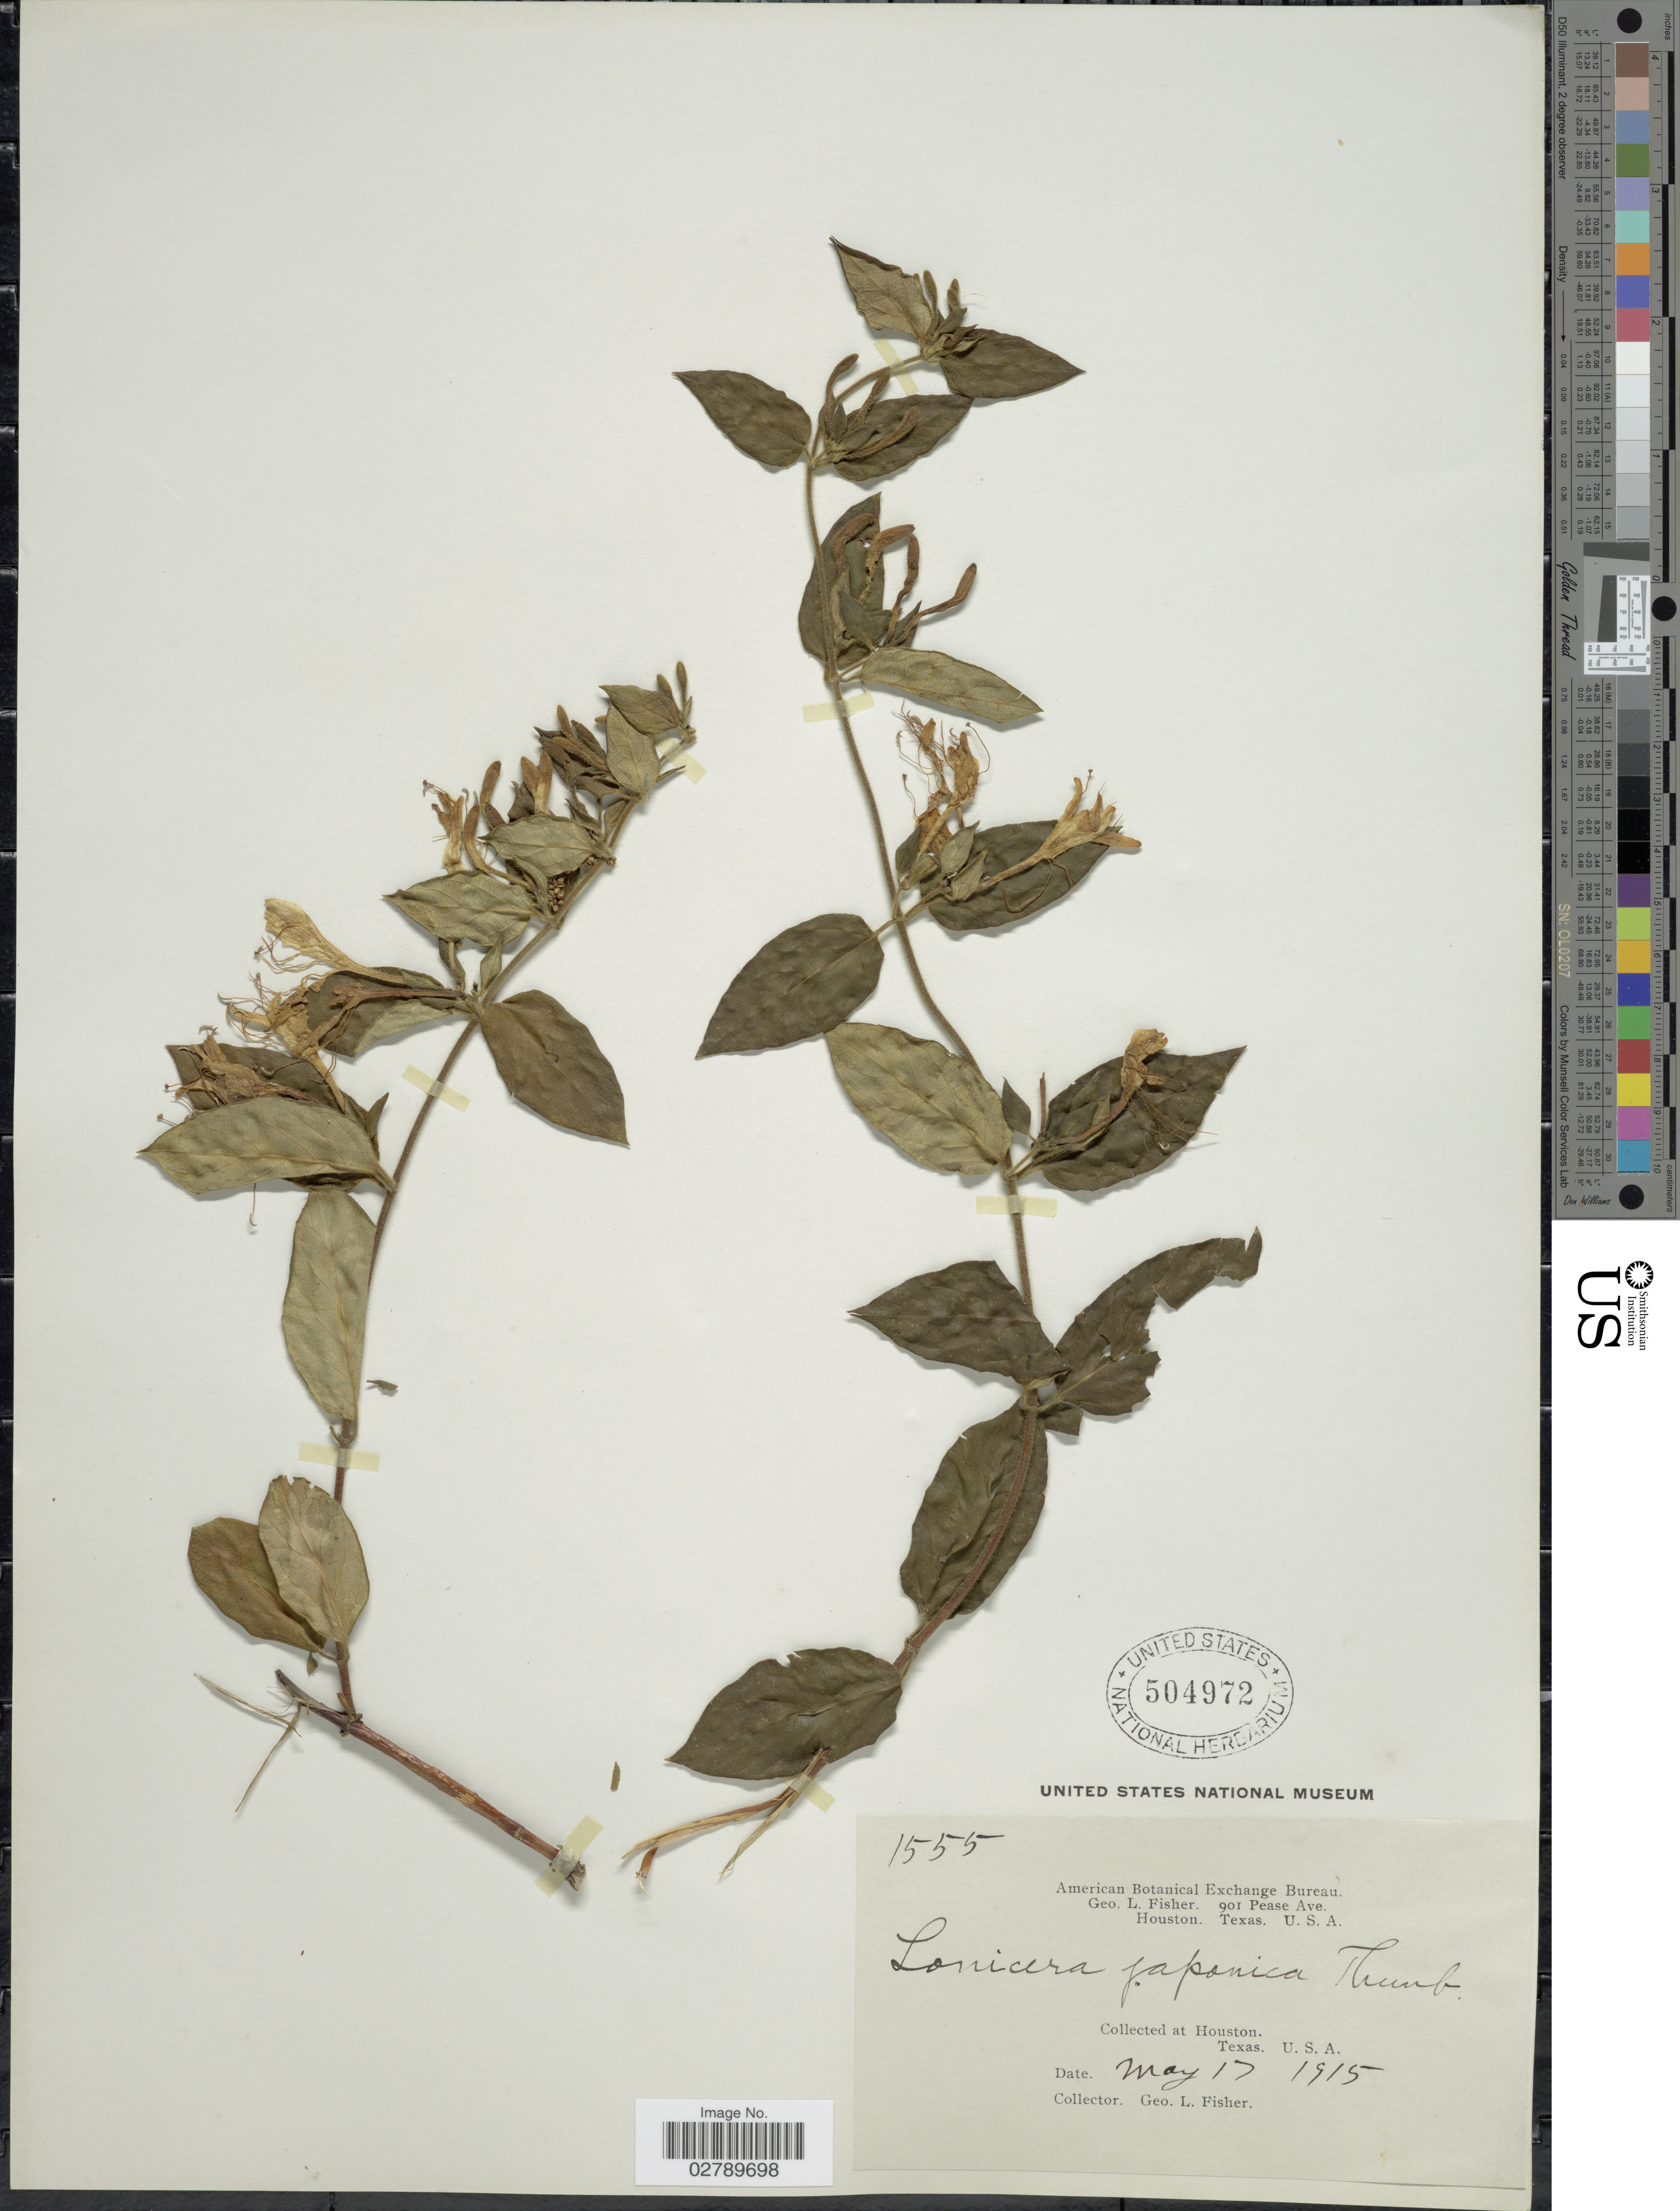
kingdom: Plantae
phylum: Tracheophyta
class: Magnoliopsida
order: Dipsacales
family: Caprifoliaceae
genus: Lonicera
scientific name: Lonicera japonica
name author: Thunb.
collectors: G. L. Fisher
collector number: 1555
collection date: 1915-05-17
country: United States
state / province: Texas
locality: Houston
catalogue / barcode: US 504972